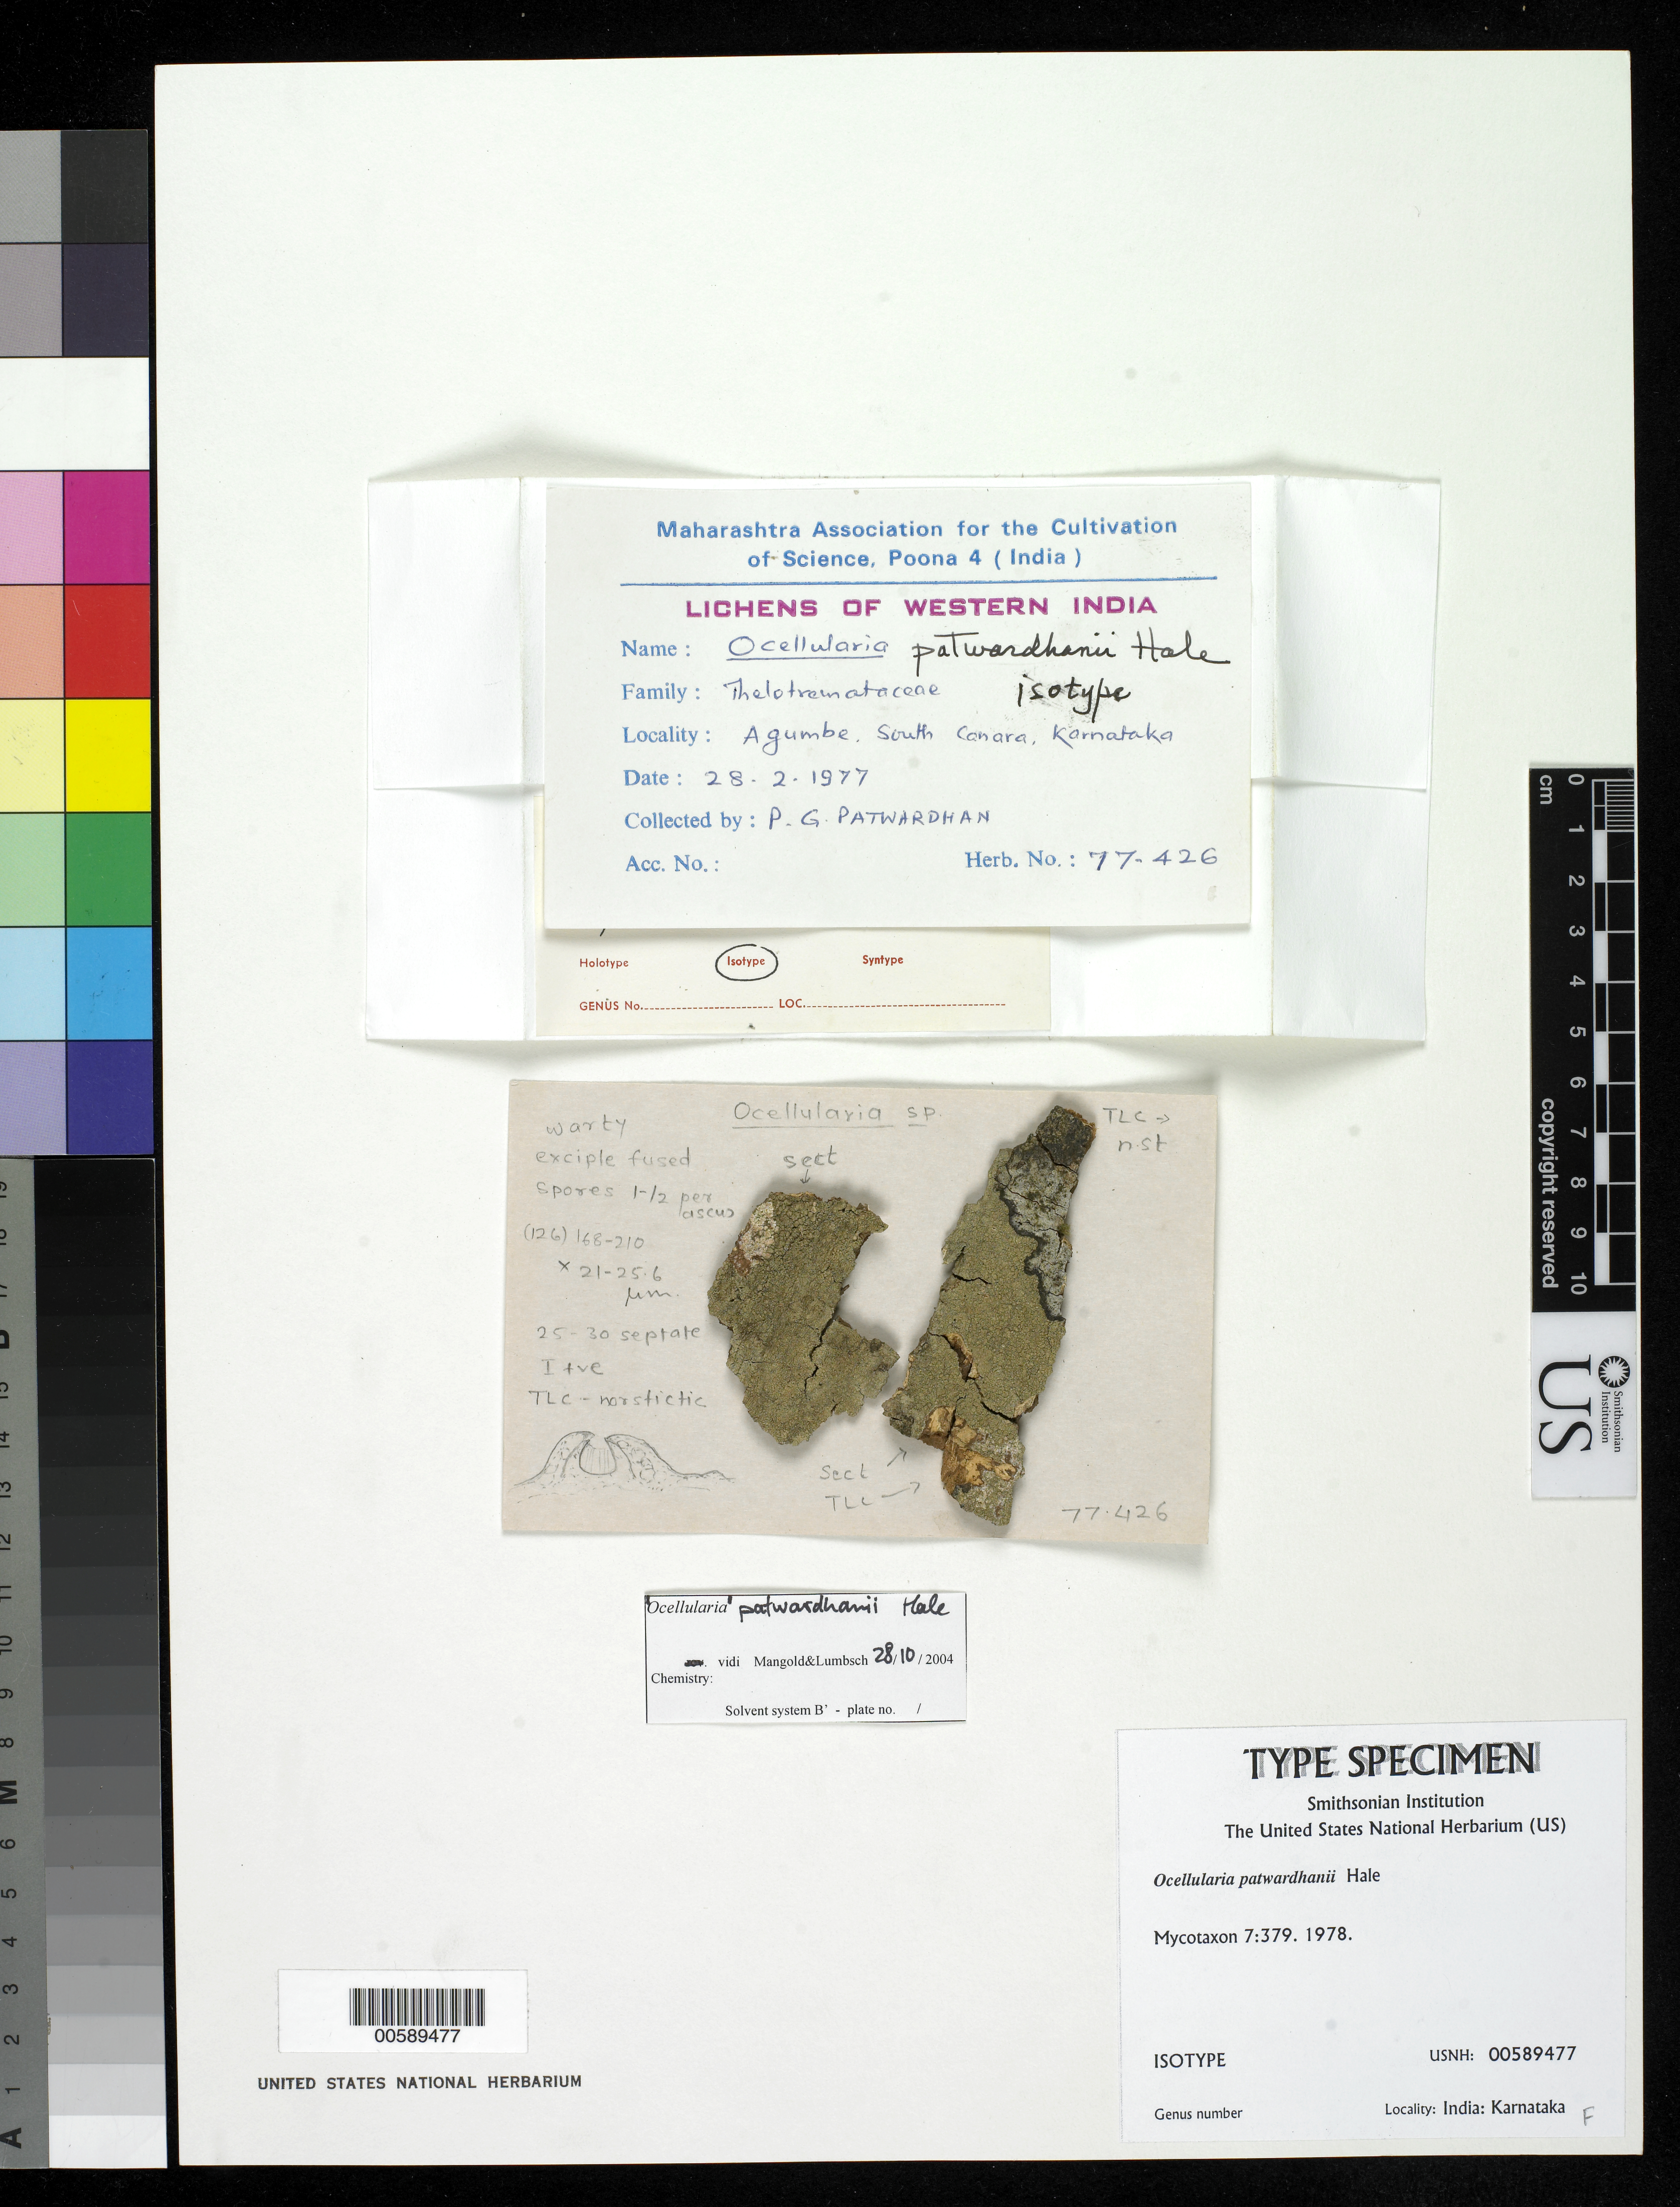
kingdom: Fungi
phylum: Ascomycota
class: Lecanoromycetes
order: Ostropales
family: Graphidaceae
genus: Ocellularia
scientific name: Ocellularia patwardhanii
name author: Hale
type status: Isotype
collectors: P. G. Patwardhan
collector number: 77-426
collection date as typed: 28 Feb 1977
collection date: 1977-02-28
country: India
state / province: Karnataka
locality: Agumbe, South Canara.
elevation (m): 500